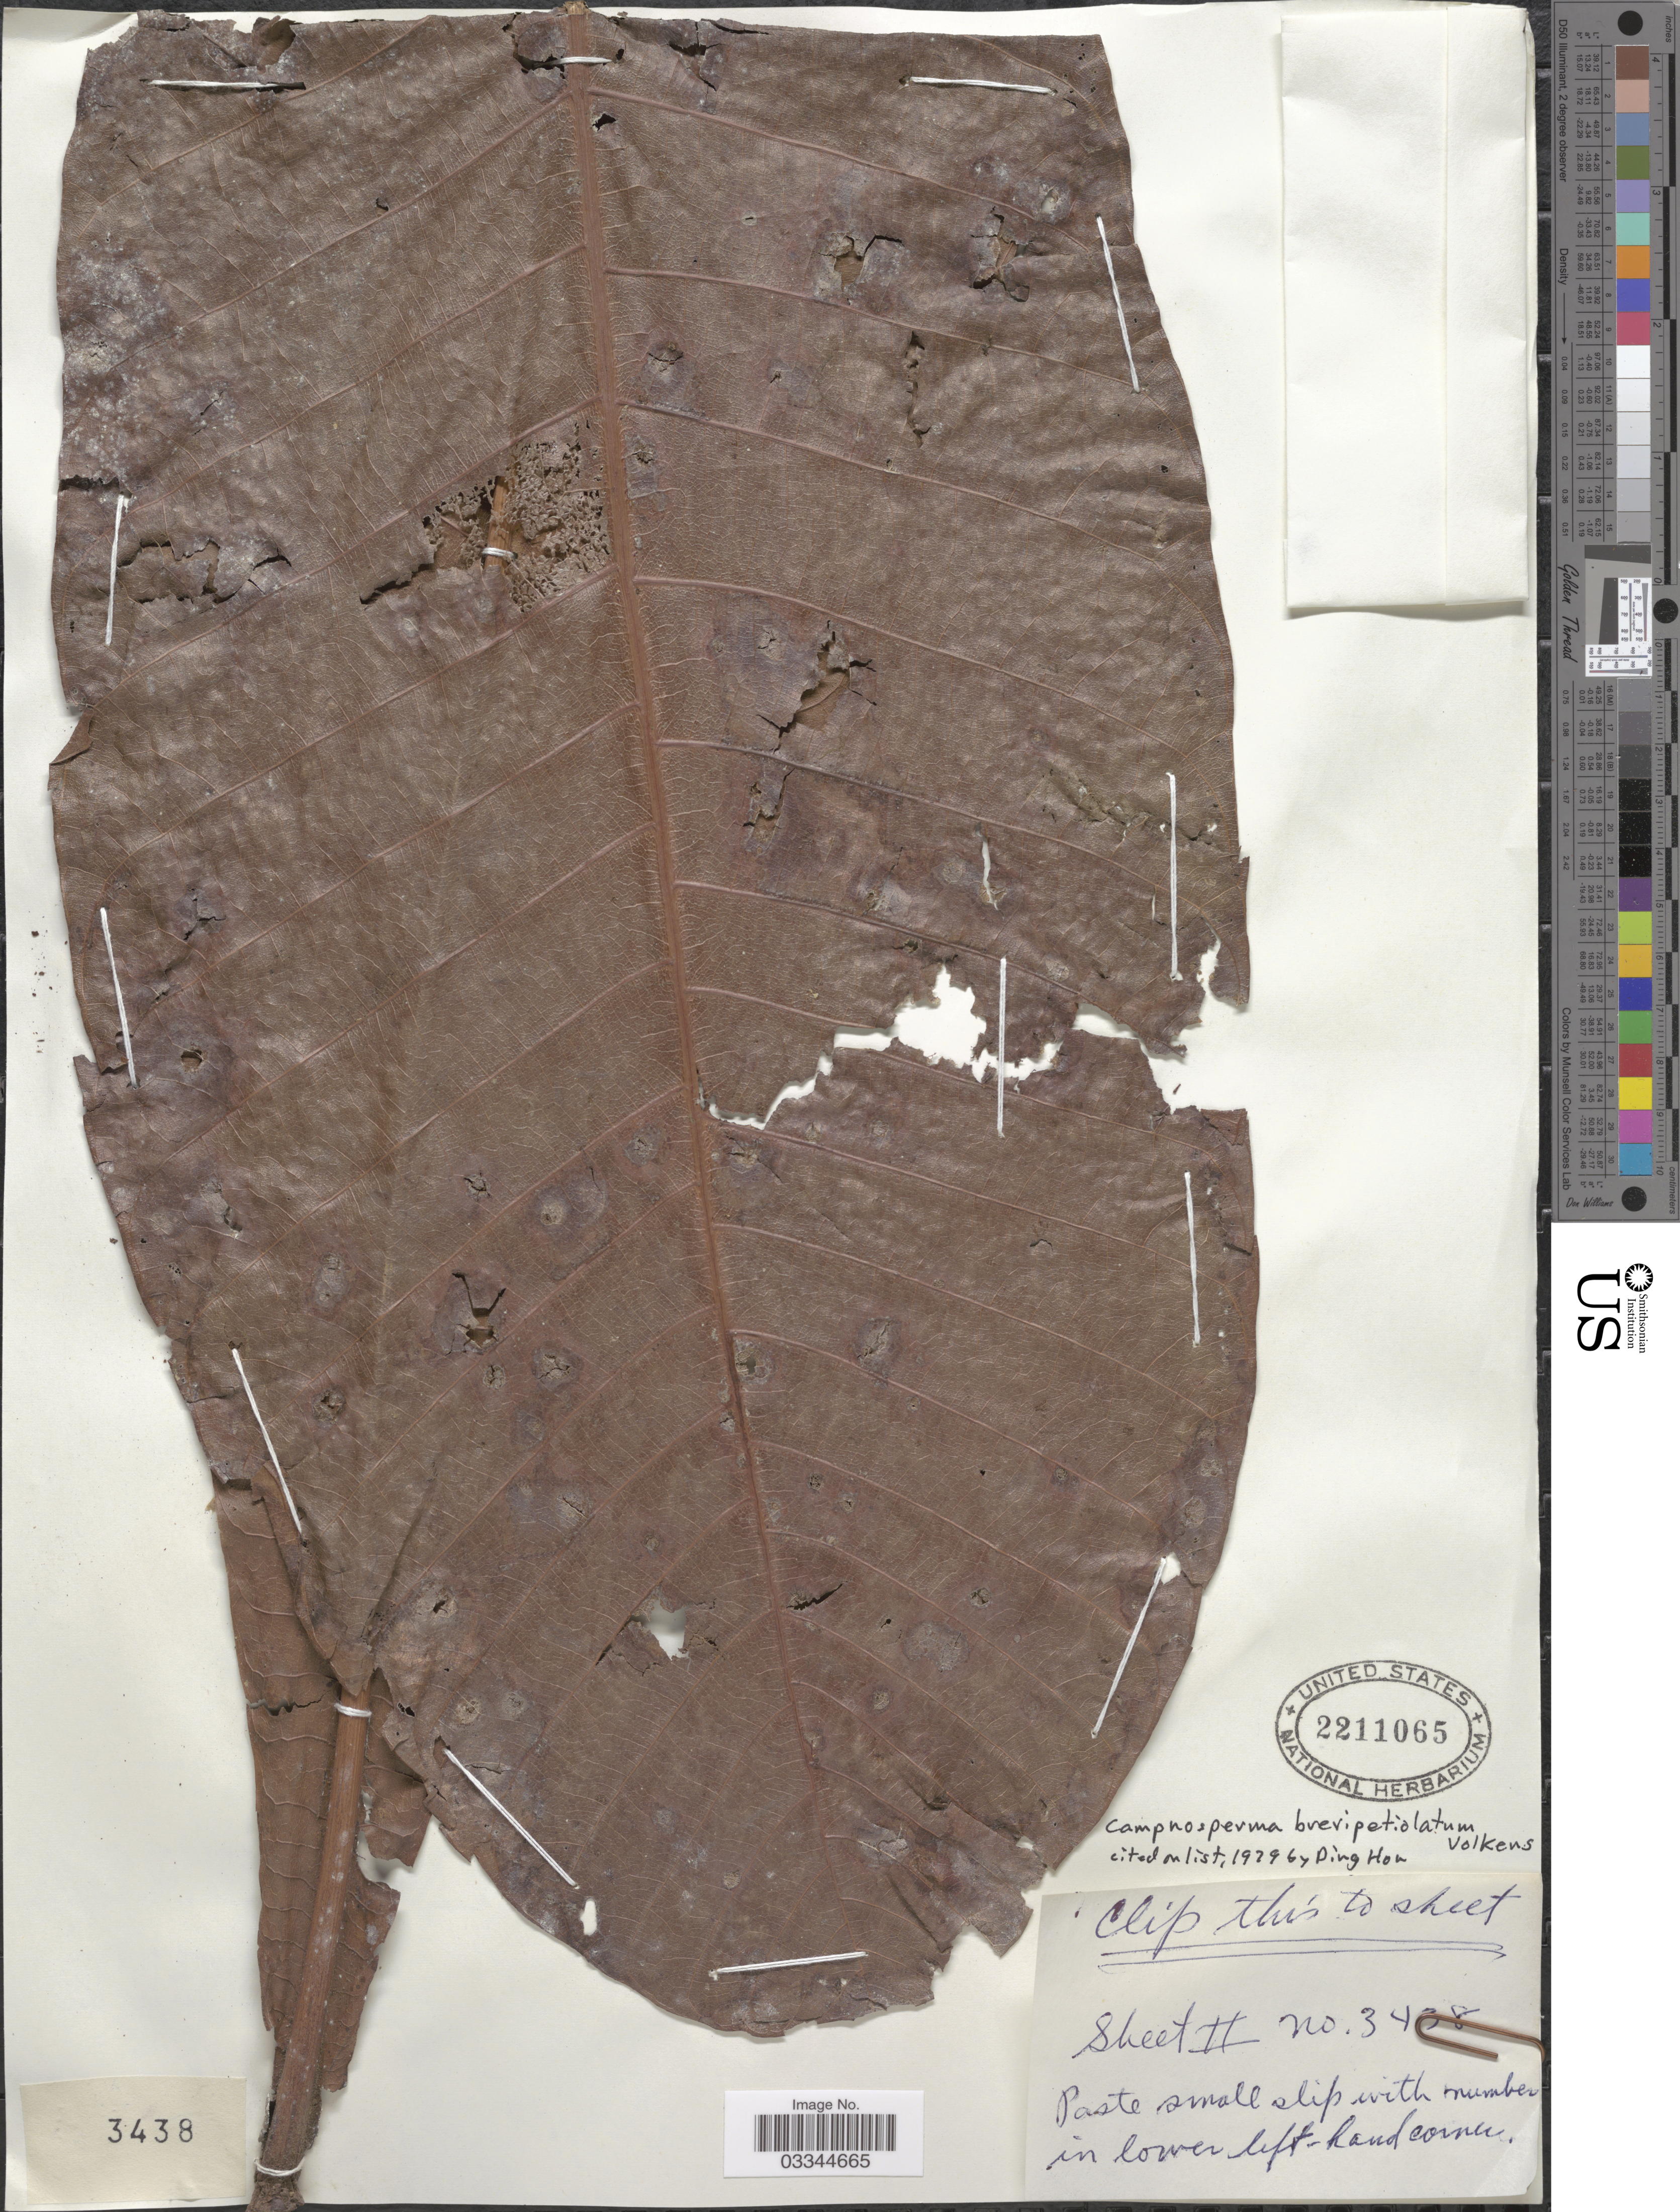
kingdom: Plantae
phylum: Tracheophyta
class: Magnoliopsida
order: Sapindales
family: Anacardiaceae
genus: Campnosperma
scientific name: Campnosperma brevipetiolatum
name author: Volk.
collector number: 3438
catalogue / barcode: US 2211065